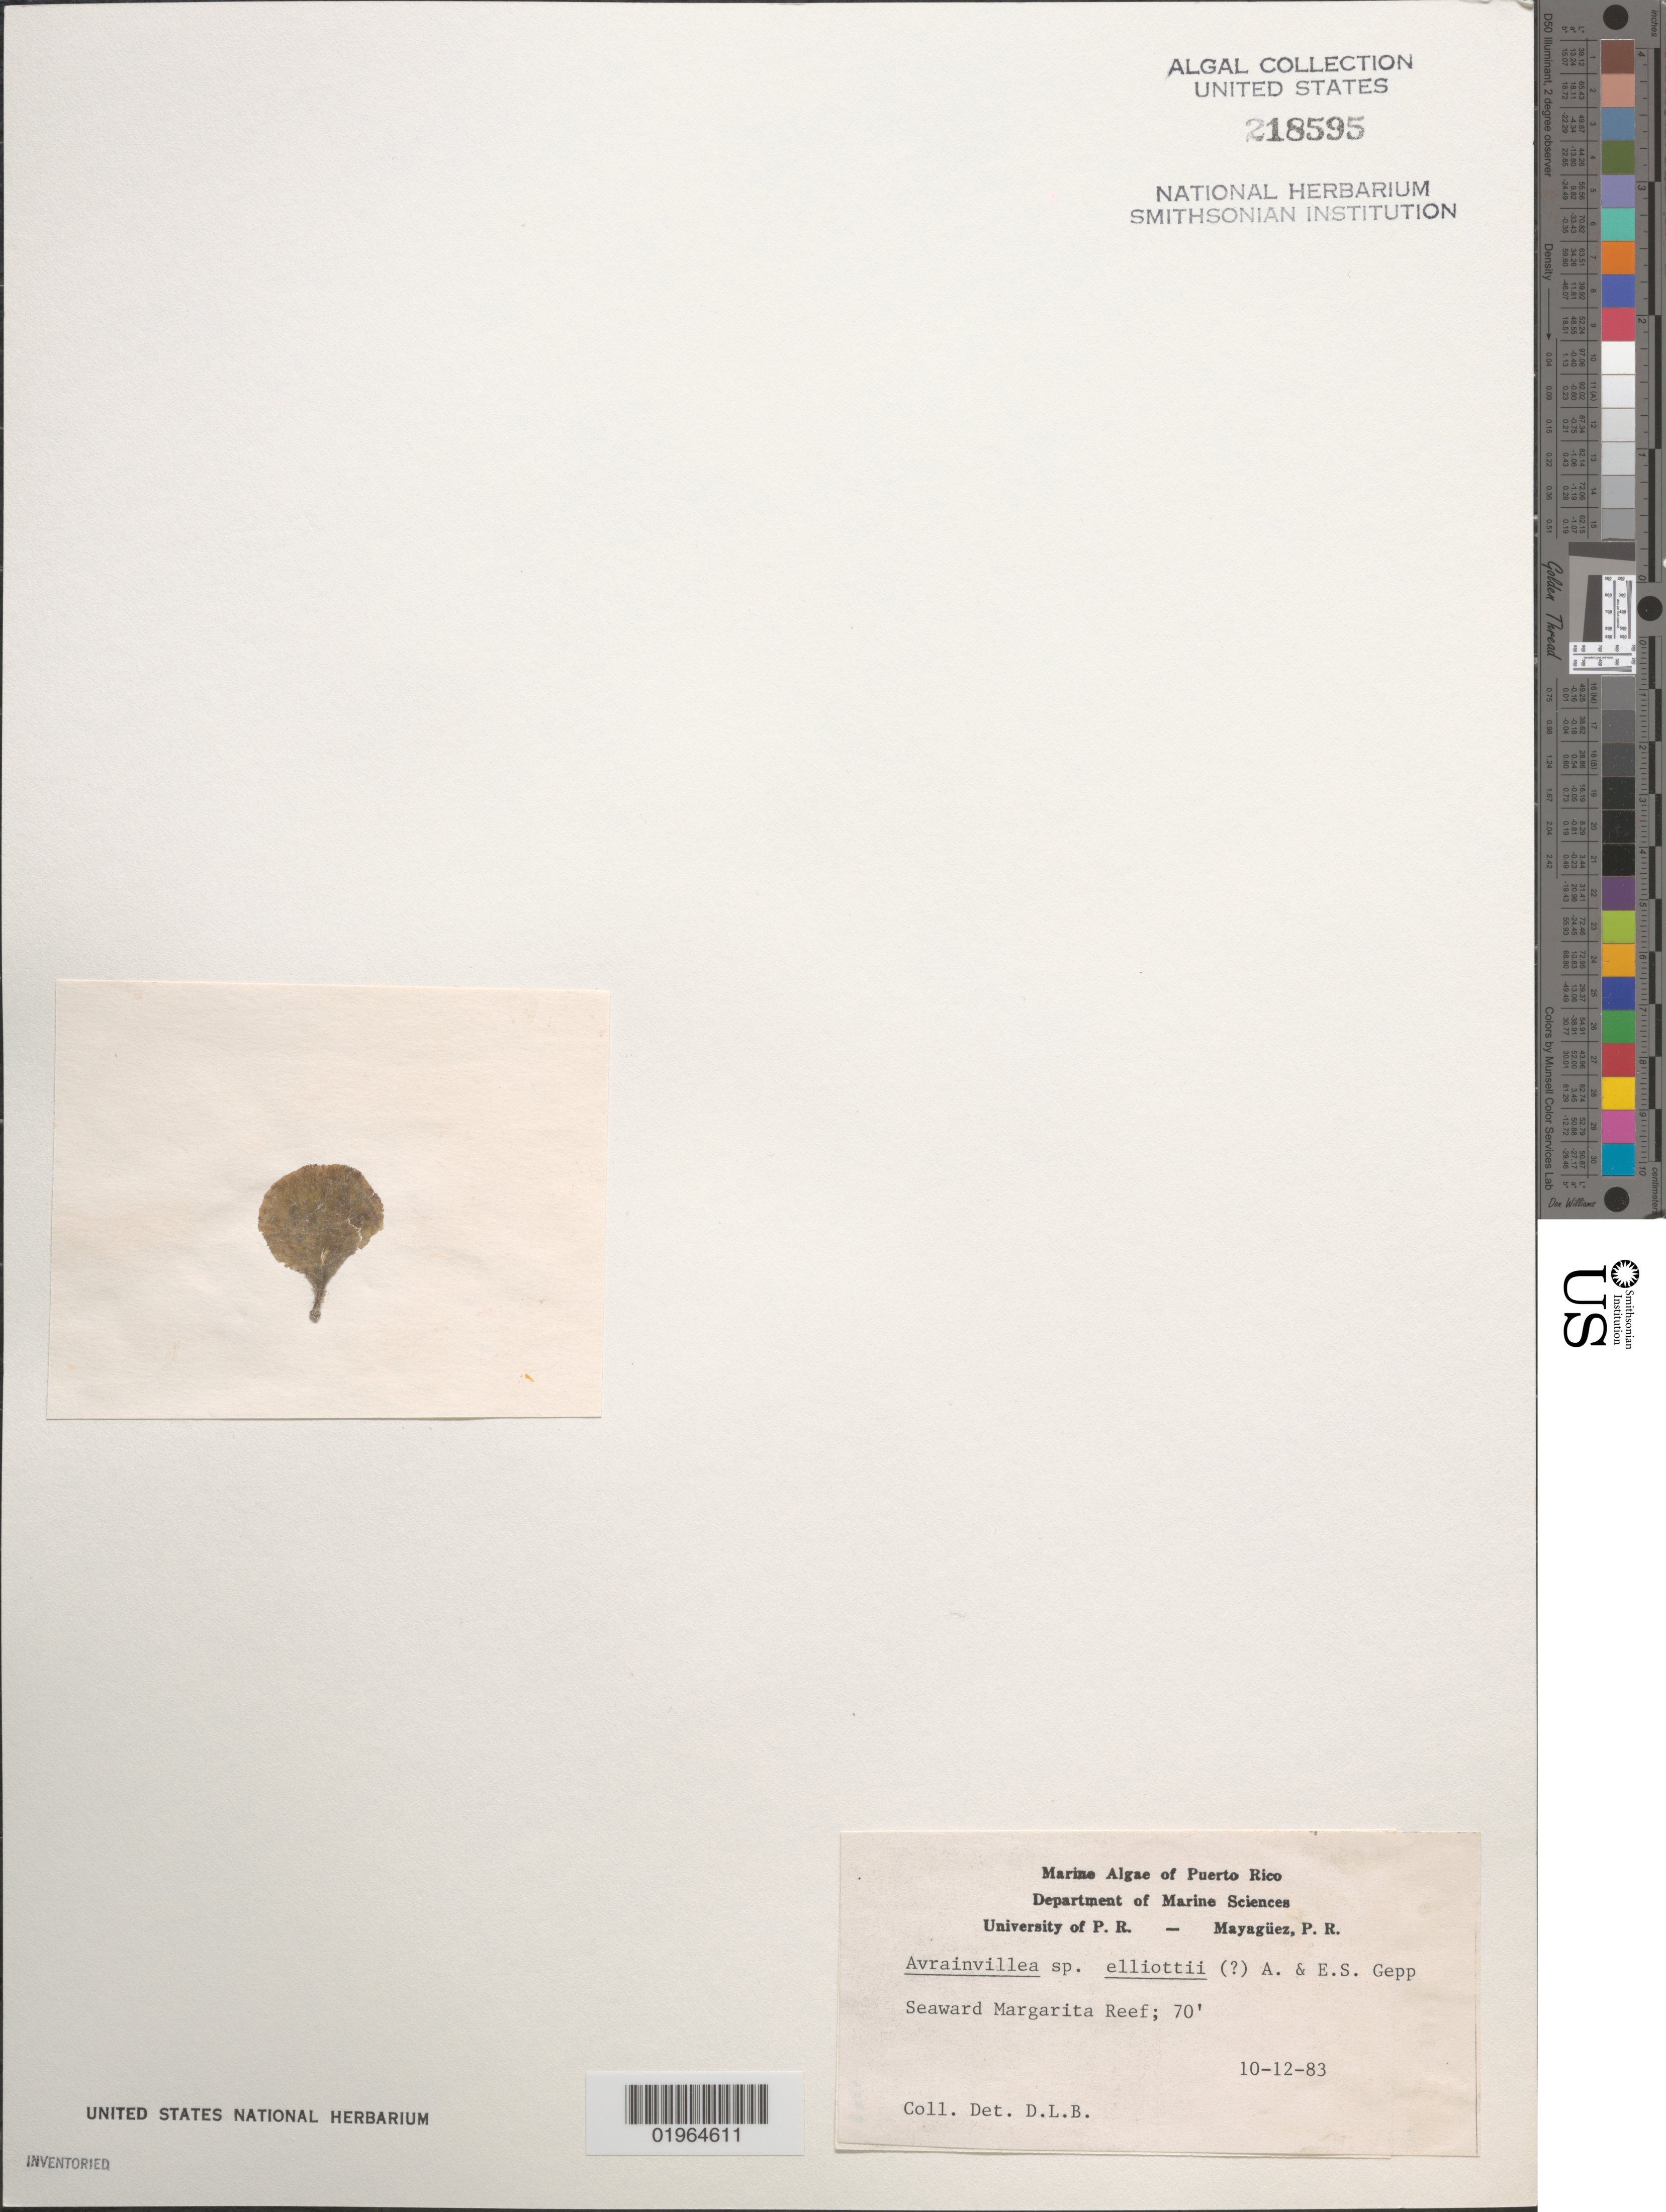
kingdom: Plantae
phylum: Chlorophyta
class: Ulvophyceae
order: Bryopsidales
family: Dichotomosiphonaceae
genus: Avrainvillea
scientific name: Avrainvillea elliottii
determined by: Ballantine, D. L.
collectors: D.L. Ballantine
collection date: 1983-10-12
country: Puerto Rico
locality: Seaward Margarita Reef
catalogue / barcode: US 218595